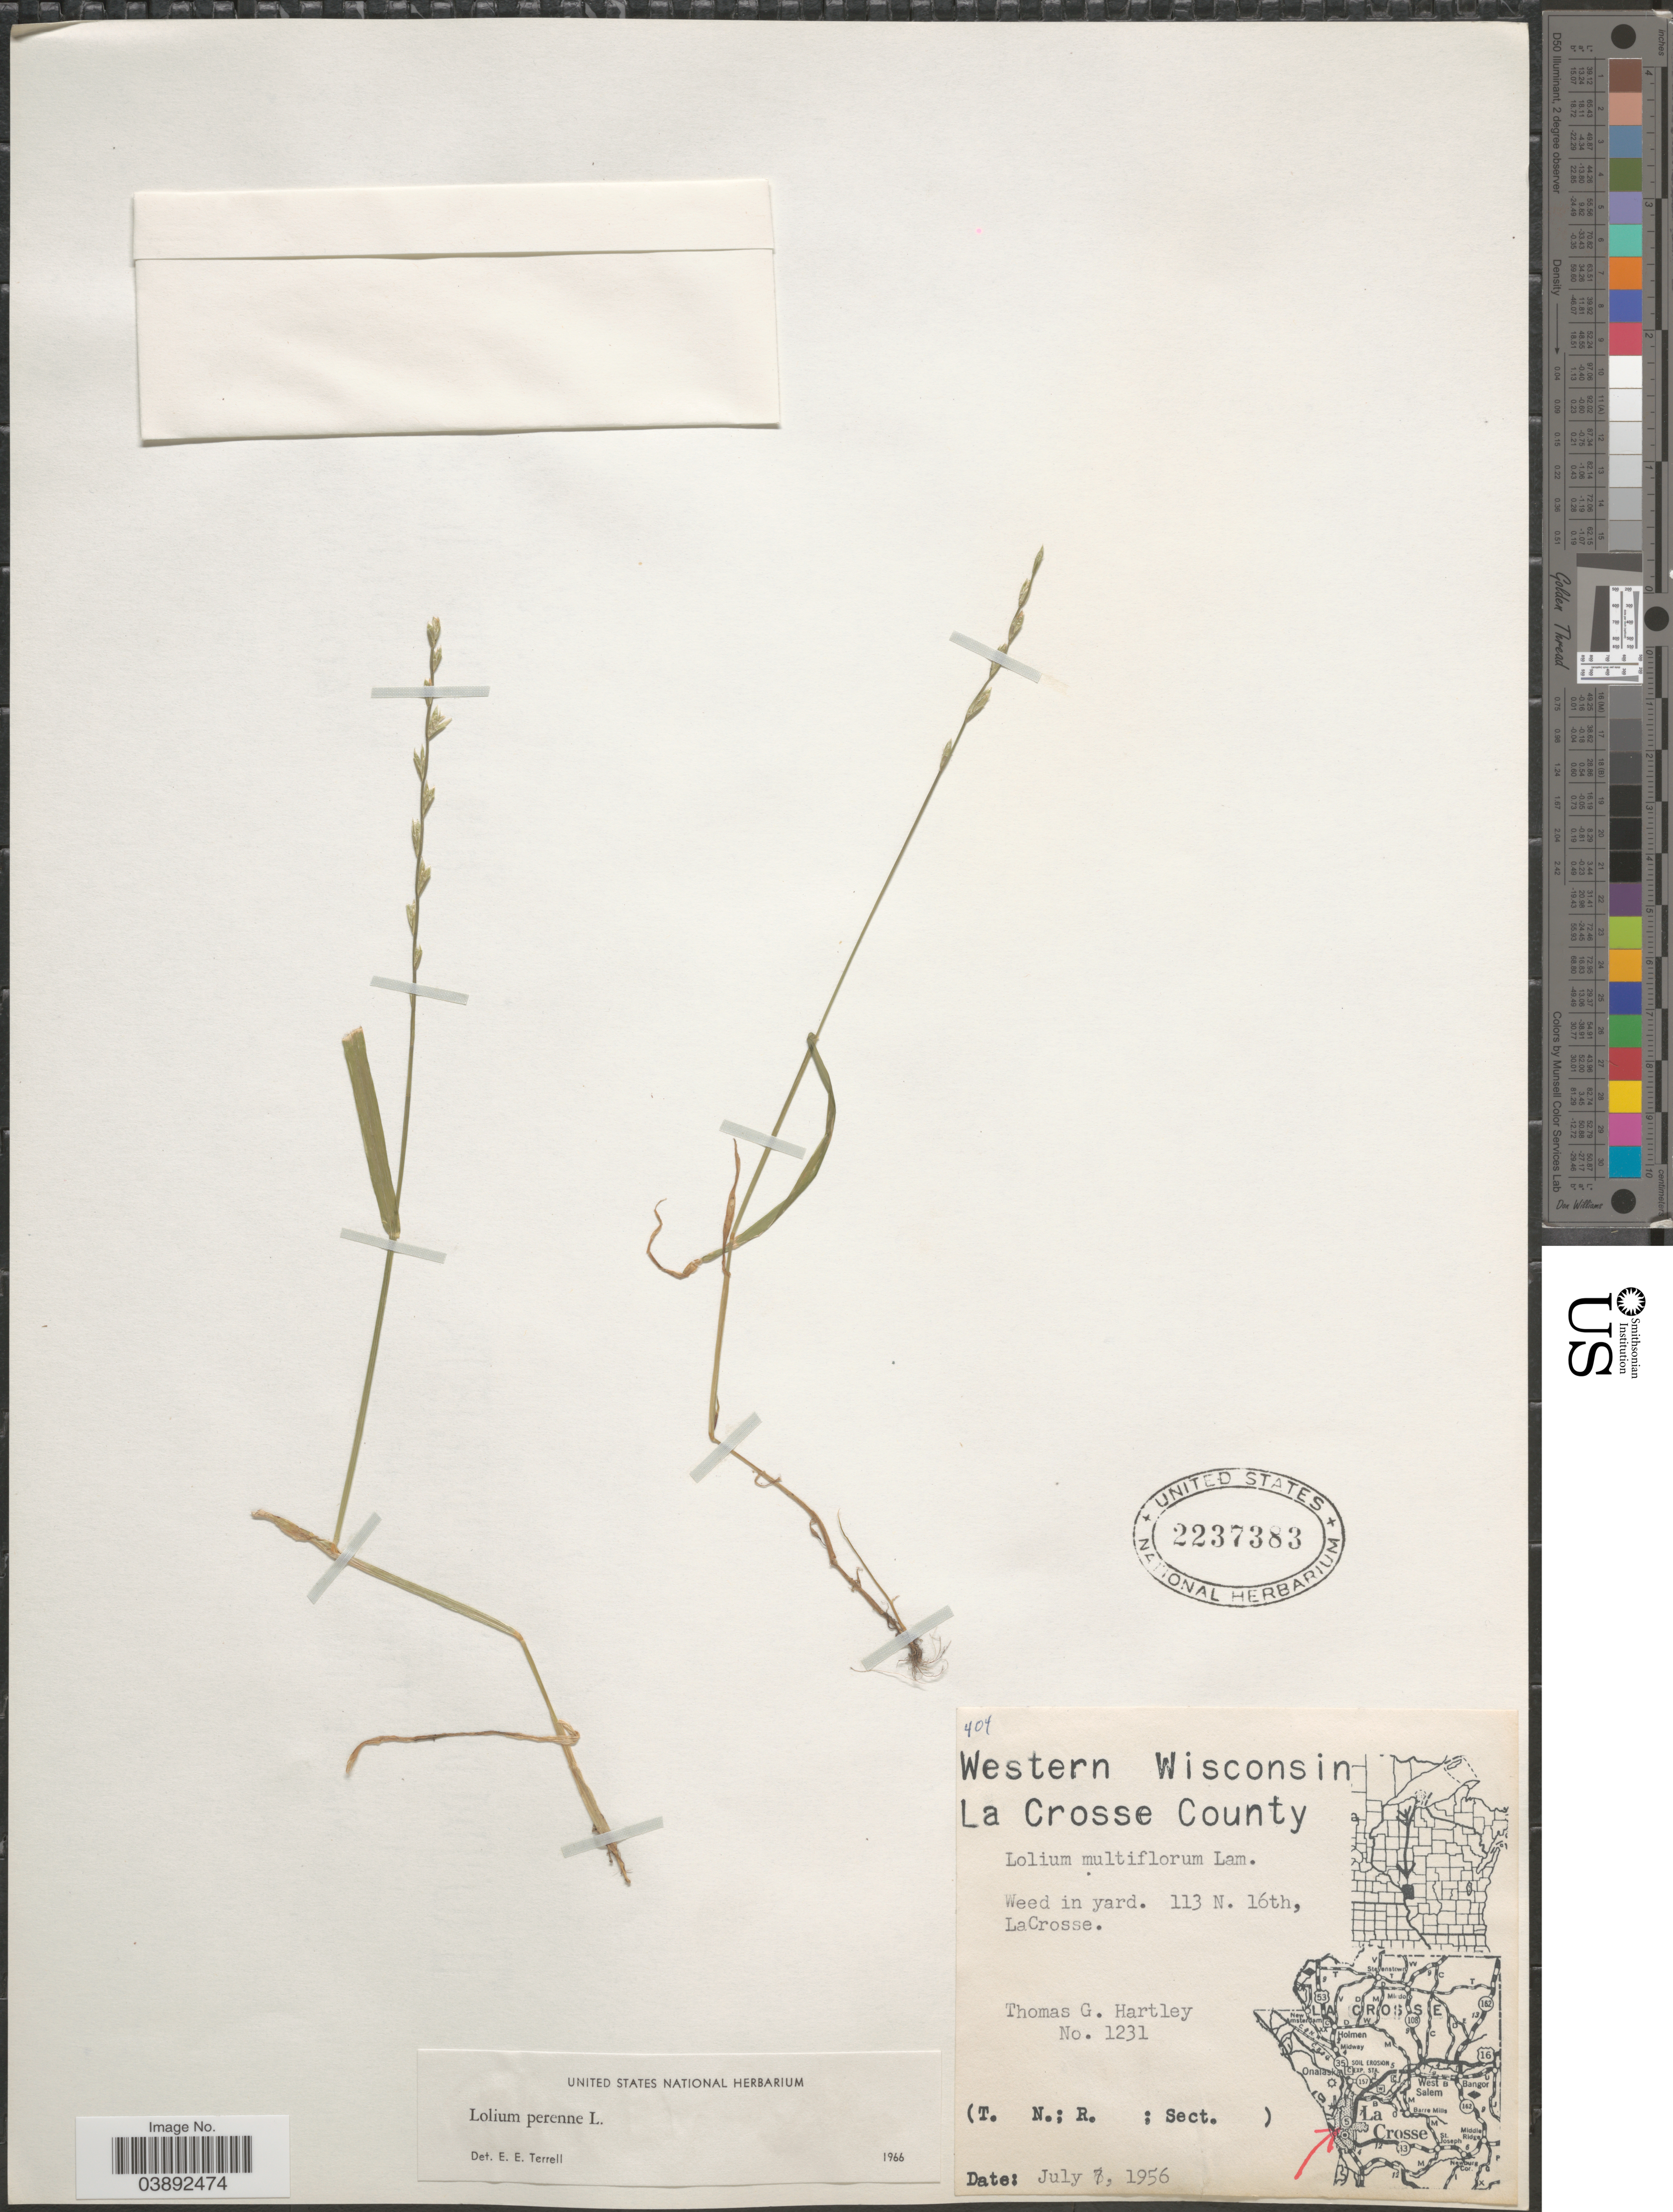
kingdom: Plantae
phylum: Tracheophyta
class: Liliopsida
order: Poales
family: Poaceae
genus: Lolium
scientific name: Lolium perenne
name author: L.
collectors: T. G. Hartley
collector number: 1231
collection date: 1956-07-07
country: United States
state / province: Wisconsin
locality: Western Wisconsin. La Crosse County. 113 N. 16th, LaCrosse.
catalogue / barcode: US 2237383